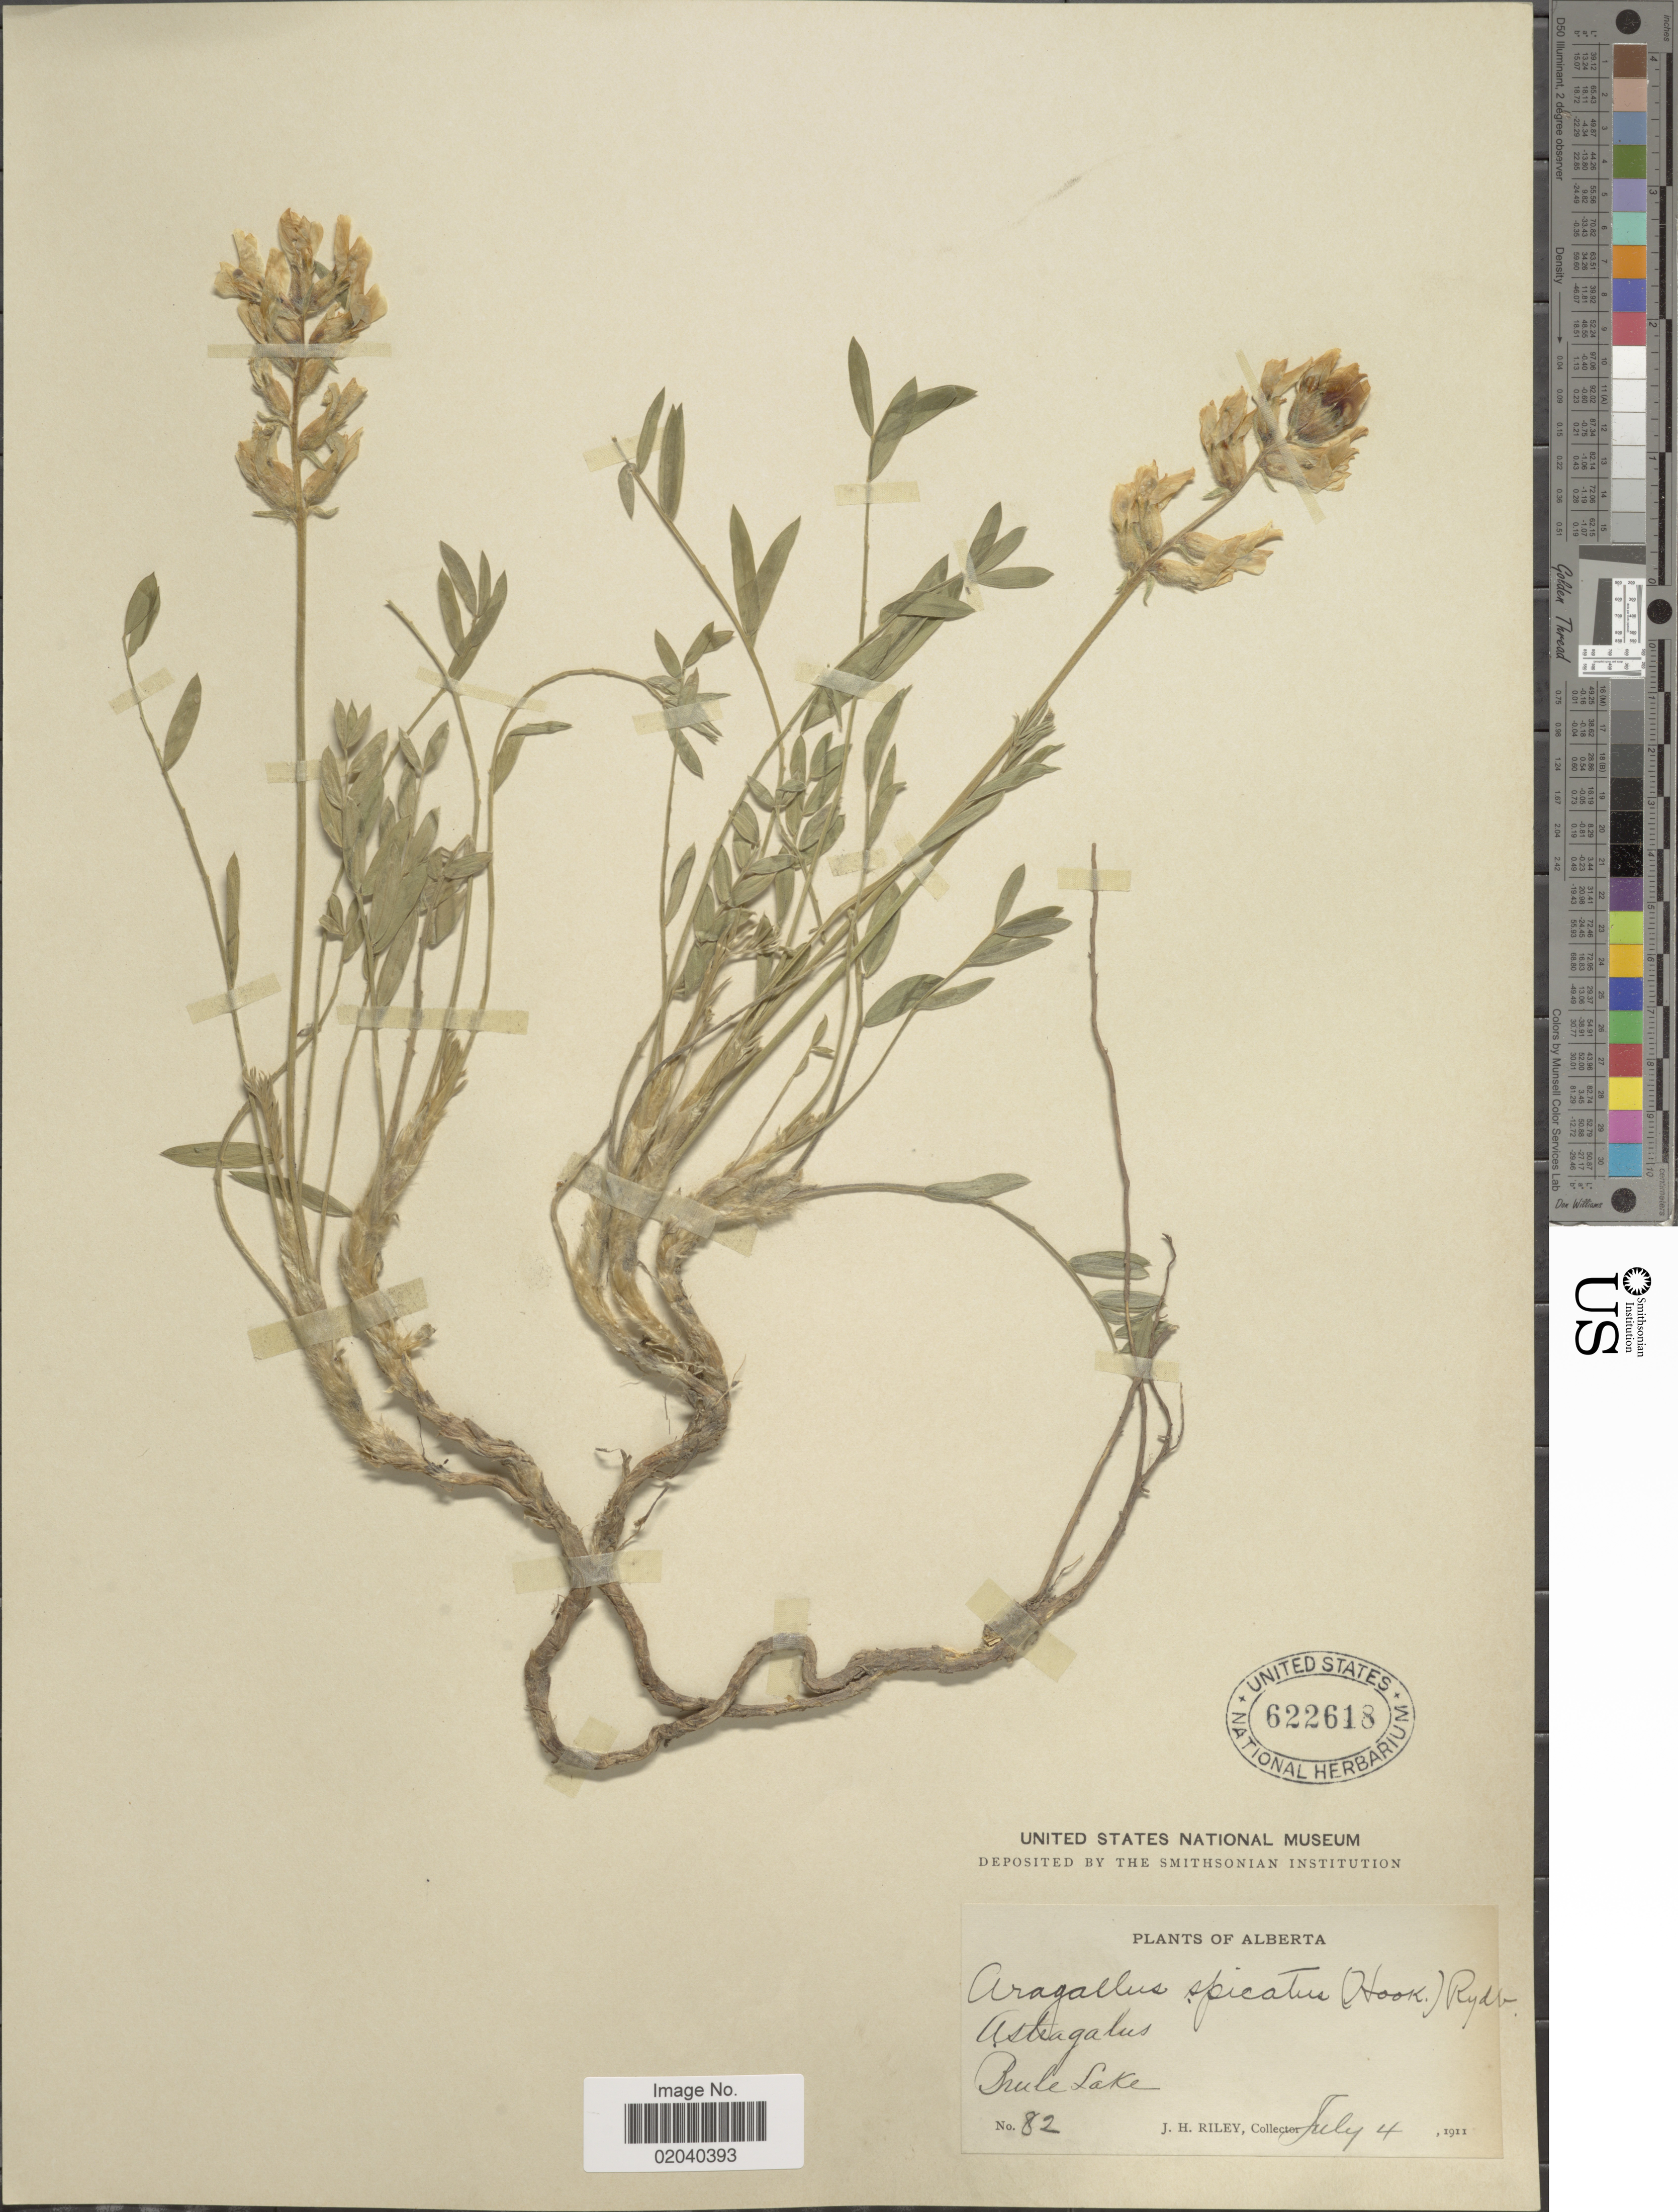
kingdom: Plantae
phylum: Tracheophyta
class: Magnoliopsida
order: Fabales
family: Fabaceae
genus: Oxytropis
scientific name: Oxytropis sericea var. spicata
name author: (Hook.) Barneby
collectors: J. H. Riley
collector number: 82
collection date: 1911-07-04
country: Canada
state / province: Alberta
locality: Brule Lake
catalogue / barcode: US 622618